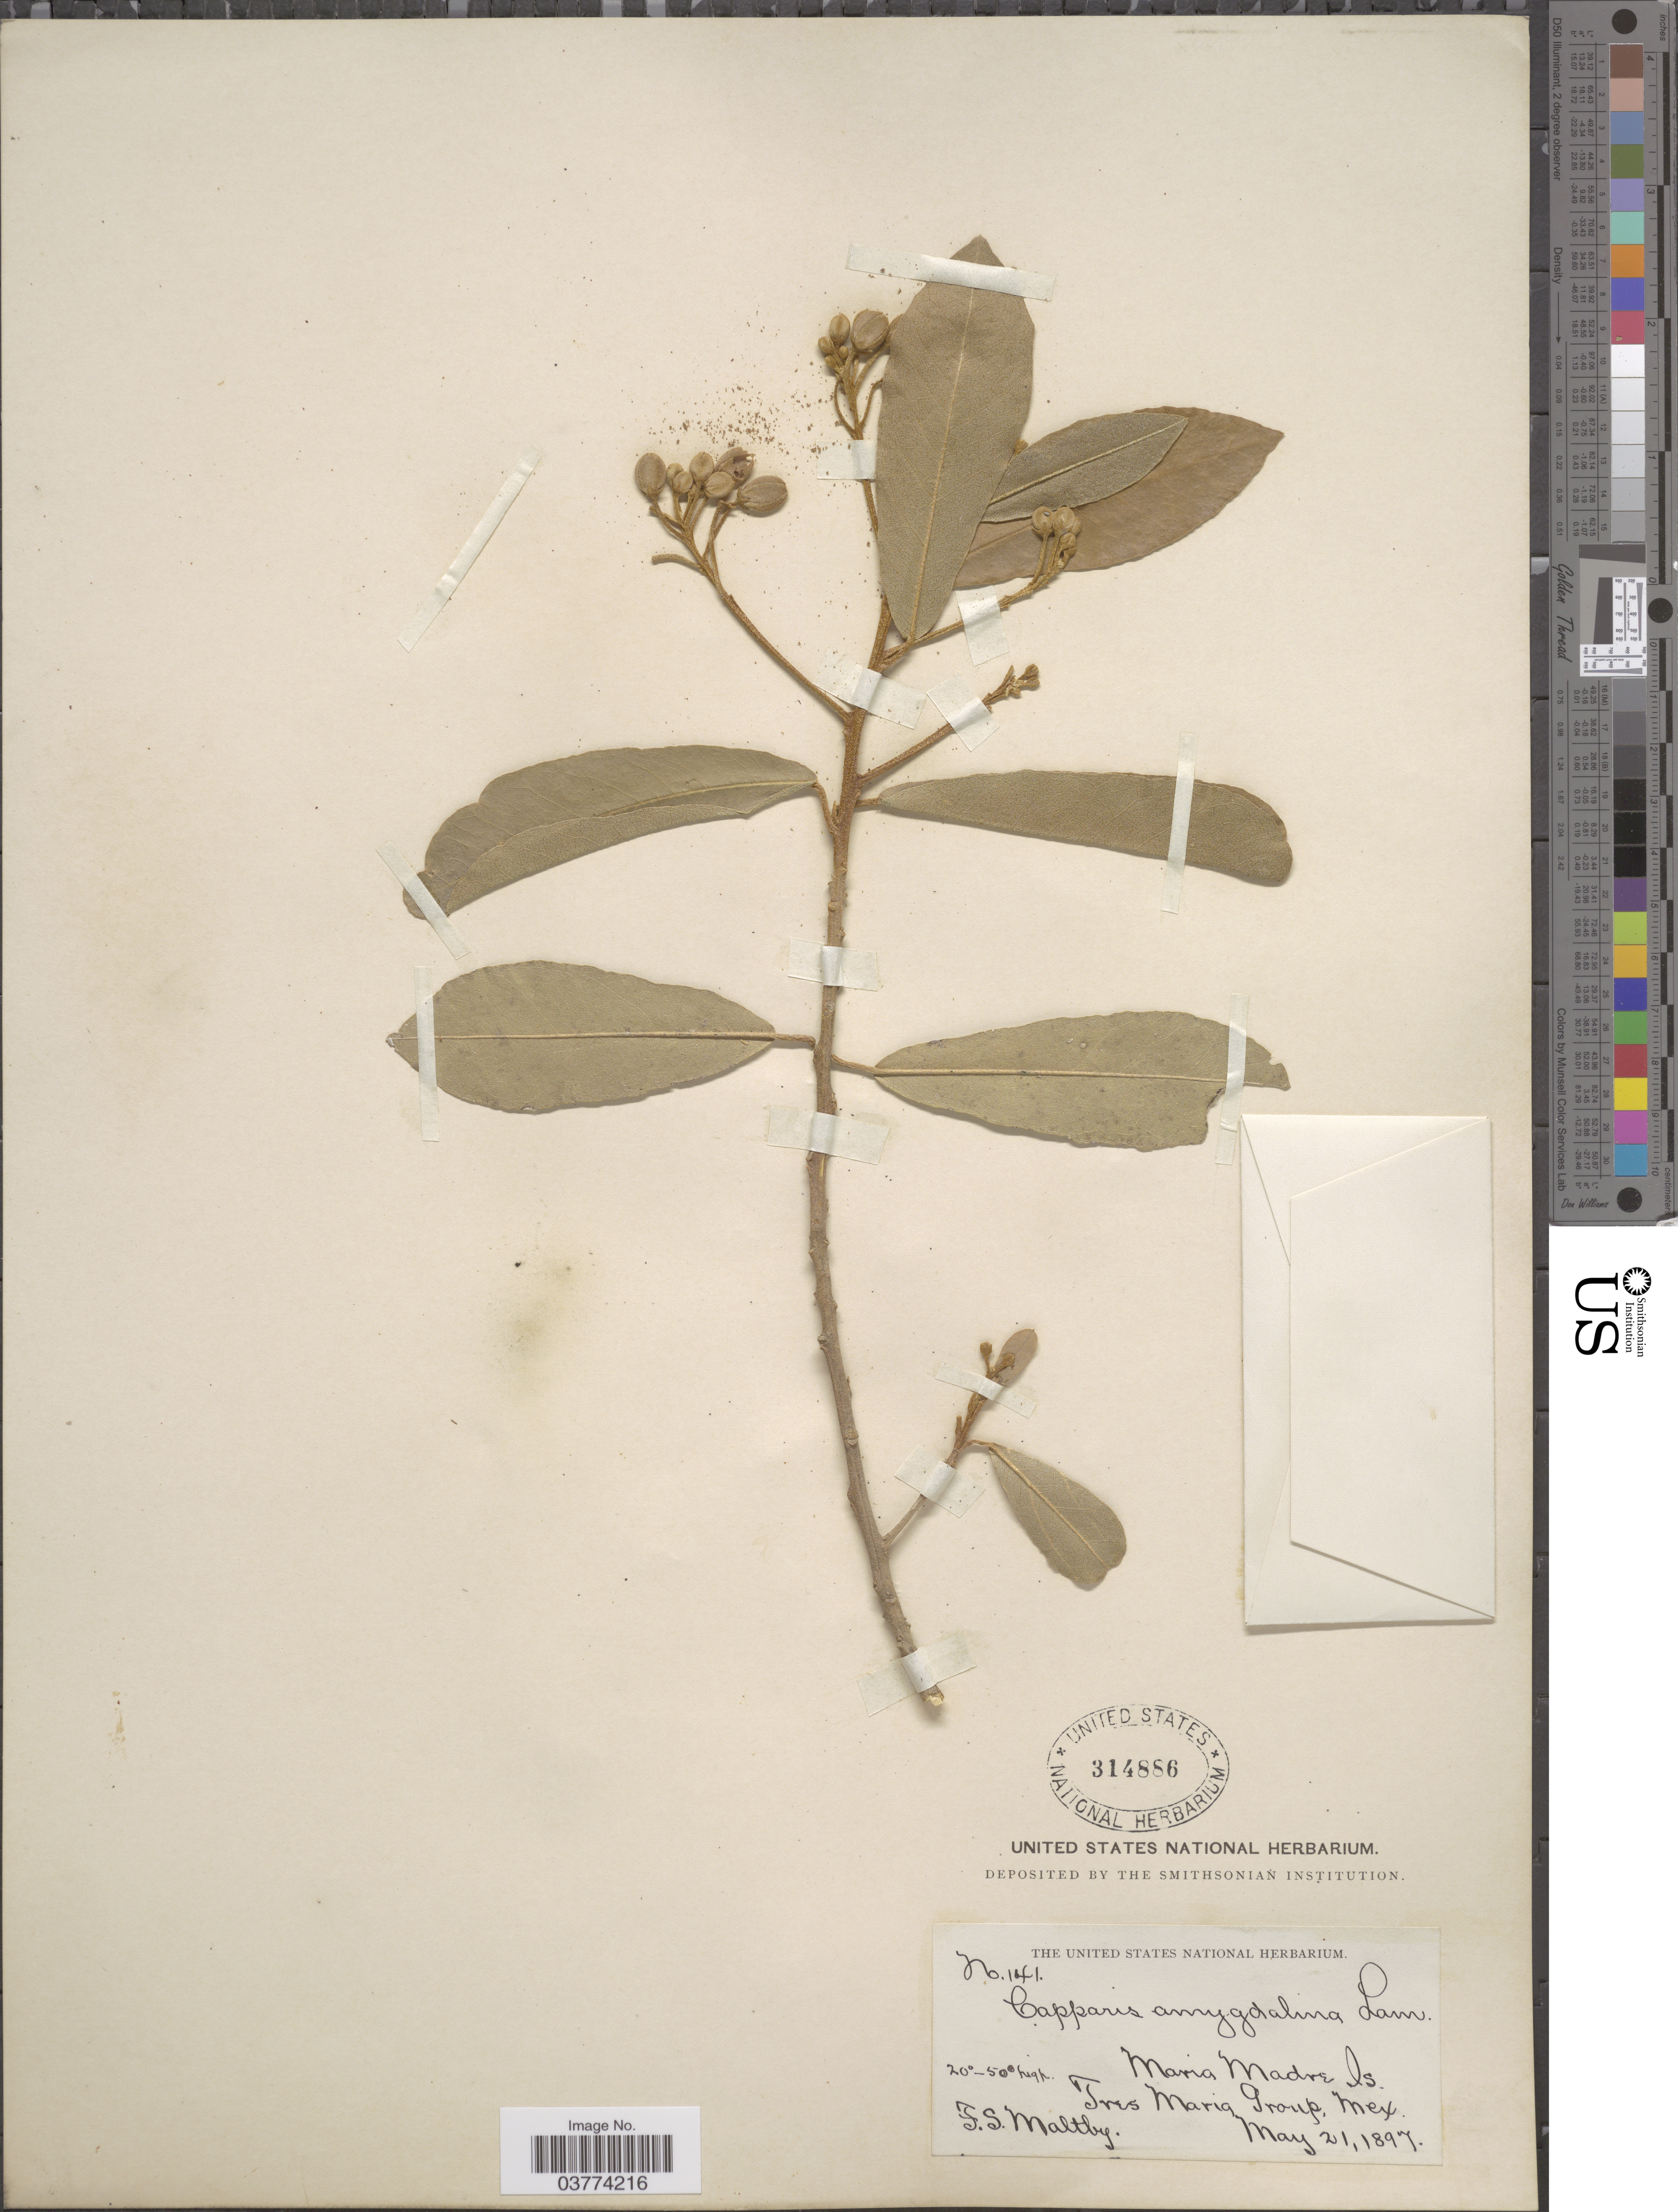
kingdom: Plantae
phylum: Tracheophyta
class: Magnoliopsida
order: Brassicales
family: Capparaceae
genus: Quadrella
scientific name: Quadrella indica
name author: (L.) Iltis & Cornejo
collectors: F. S. Maltby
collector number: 141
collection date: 1897-05-21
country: Mexico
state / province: Nayarit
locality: Maria Madre Is. Tres Maria Group.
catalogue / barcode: US 314886